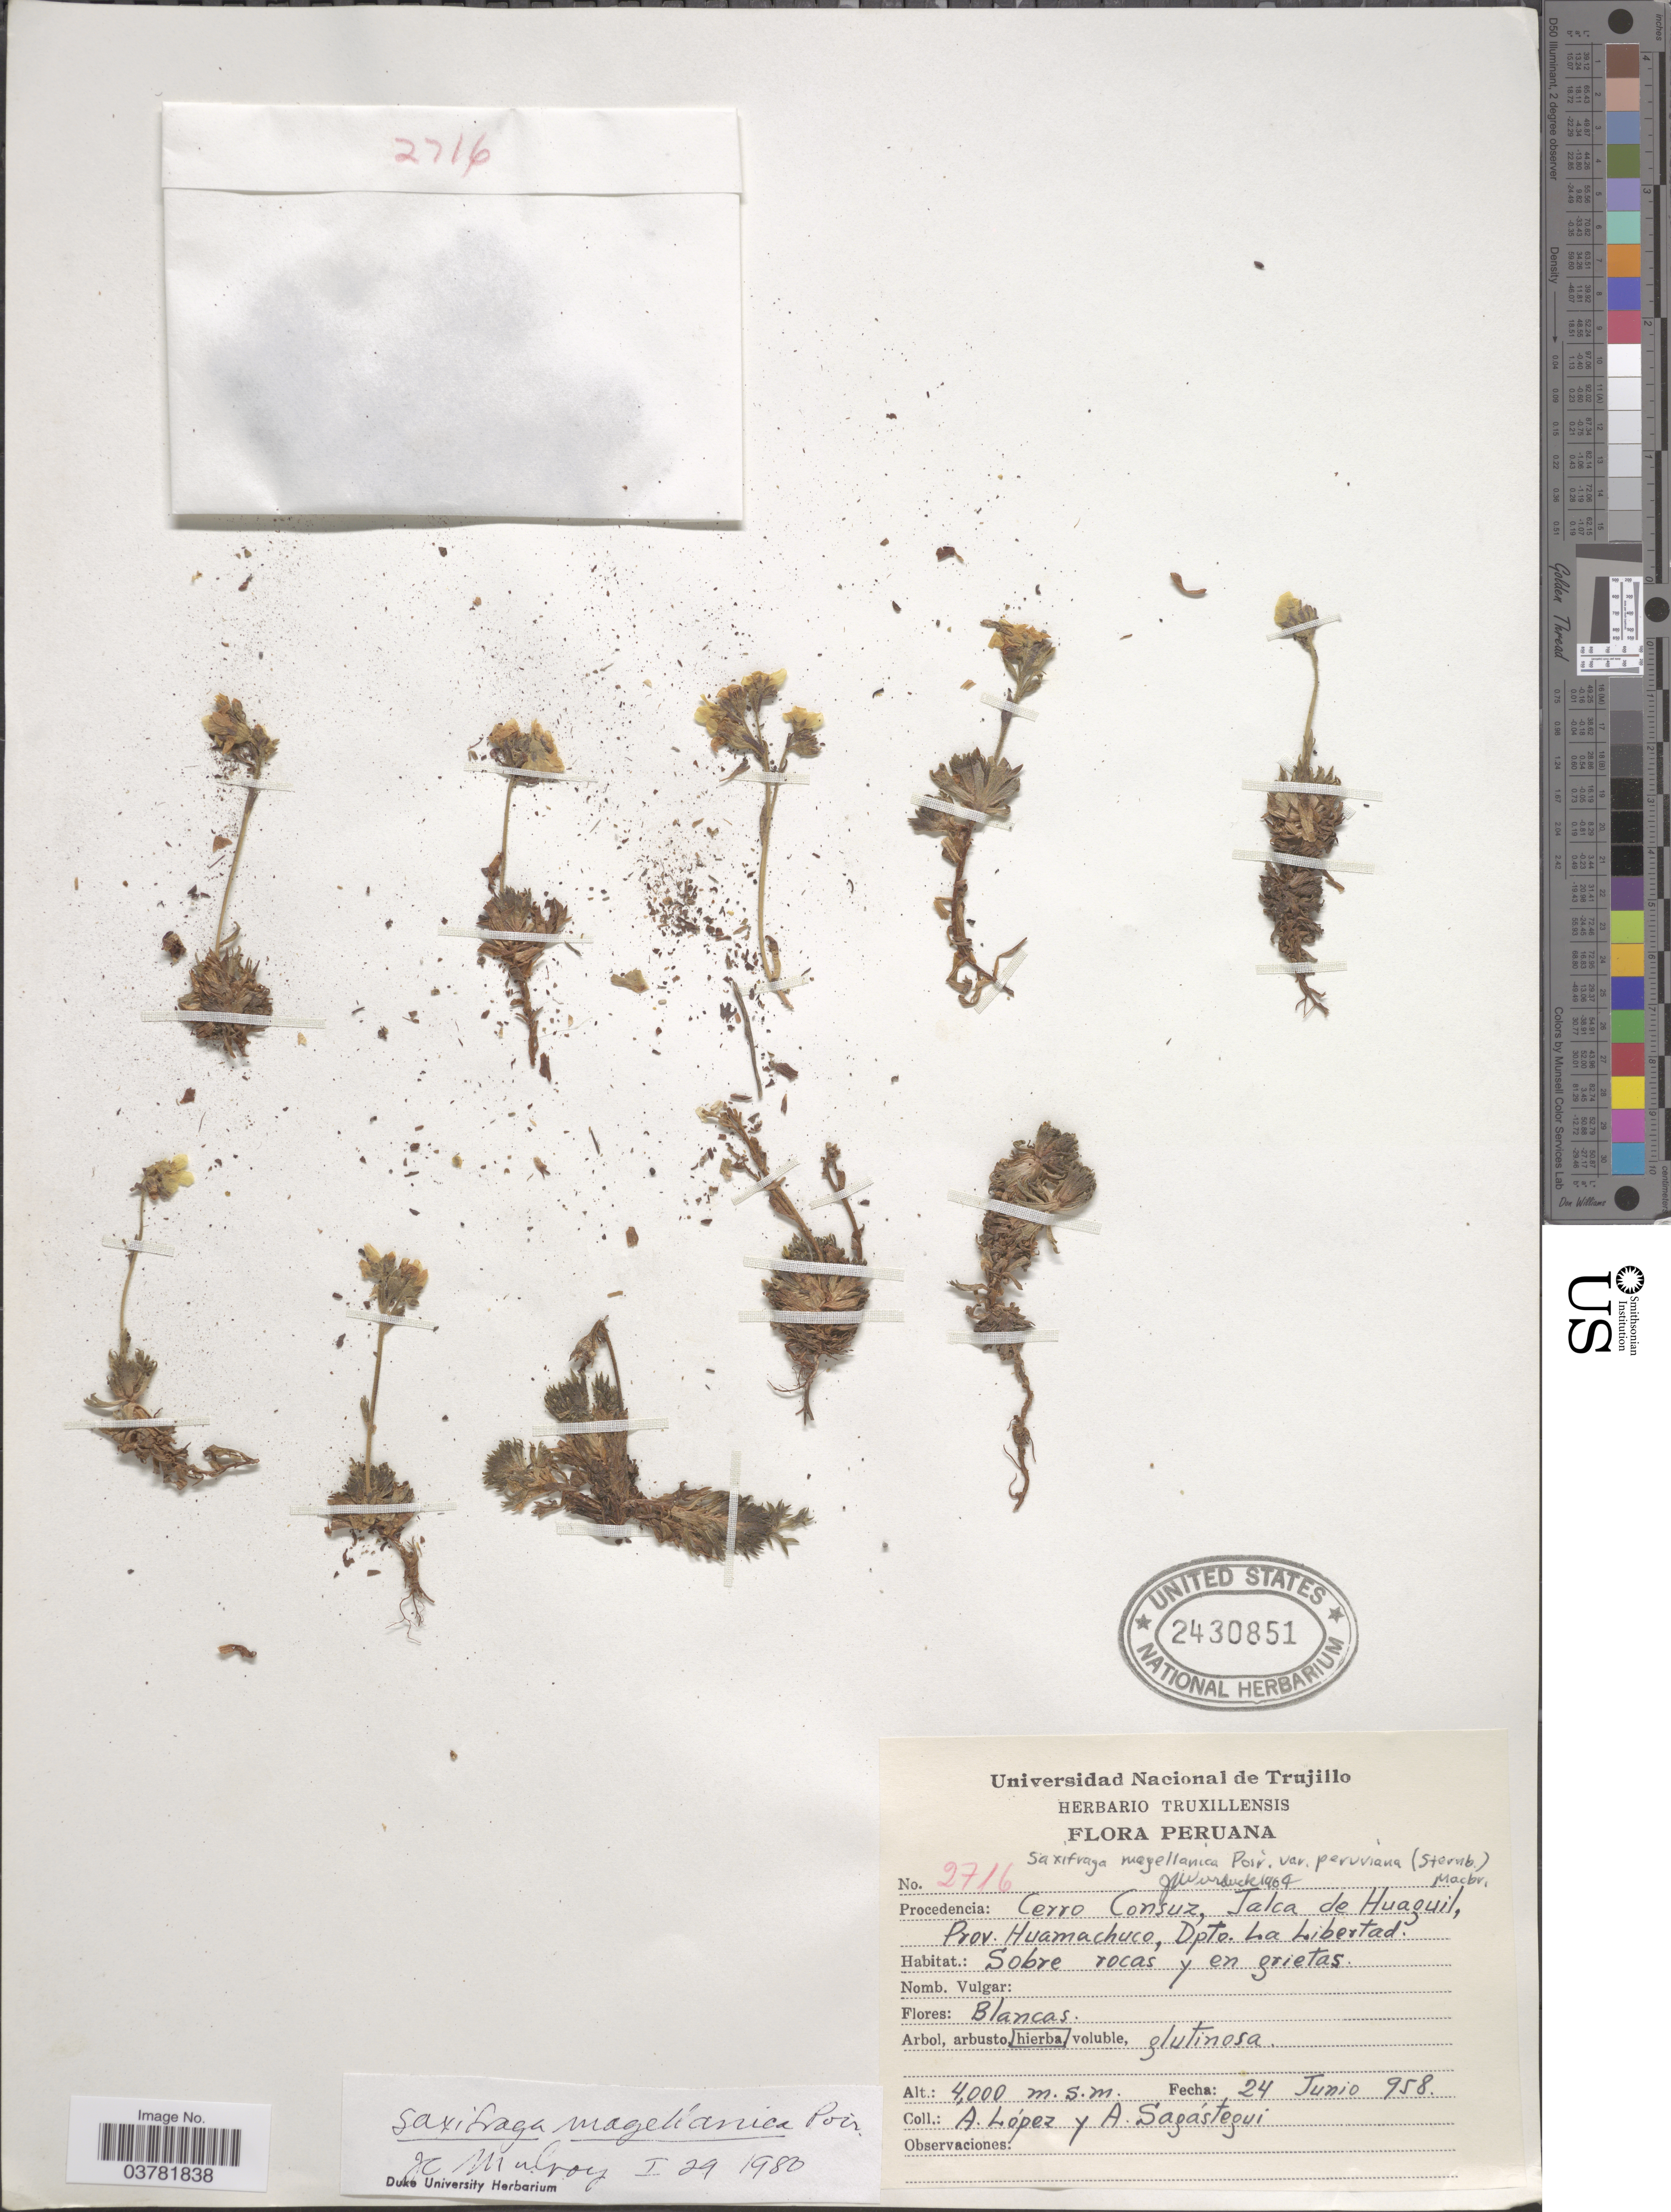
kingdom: Plantae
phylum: Tracheophyta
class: Magnoliopsida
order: Saxifragales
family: Saxifragaceae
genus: Saxifraga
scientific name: Saxifraga magellanica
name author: Poir.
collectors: A. López & A. Sagastegui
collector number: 2716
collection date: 1958-06-24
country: Peru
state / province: La Libertad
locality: Cerro Consuz, Jalca de Huaquil, Prov. Huamachuco, Dpto. La Libertad.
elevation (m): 4000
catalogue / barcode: US 2430851